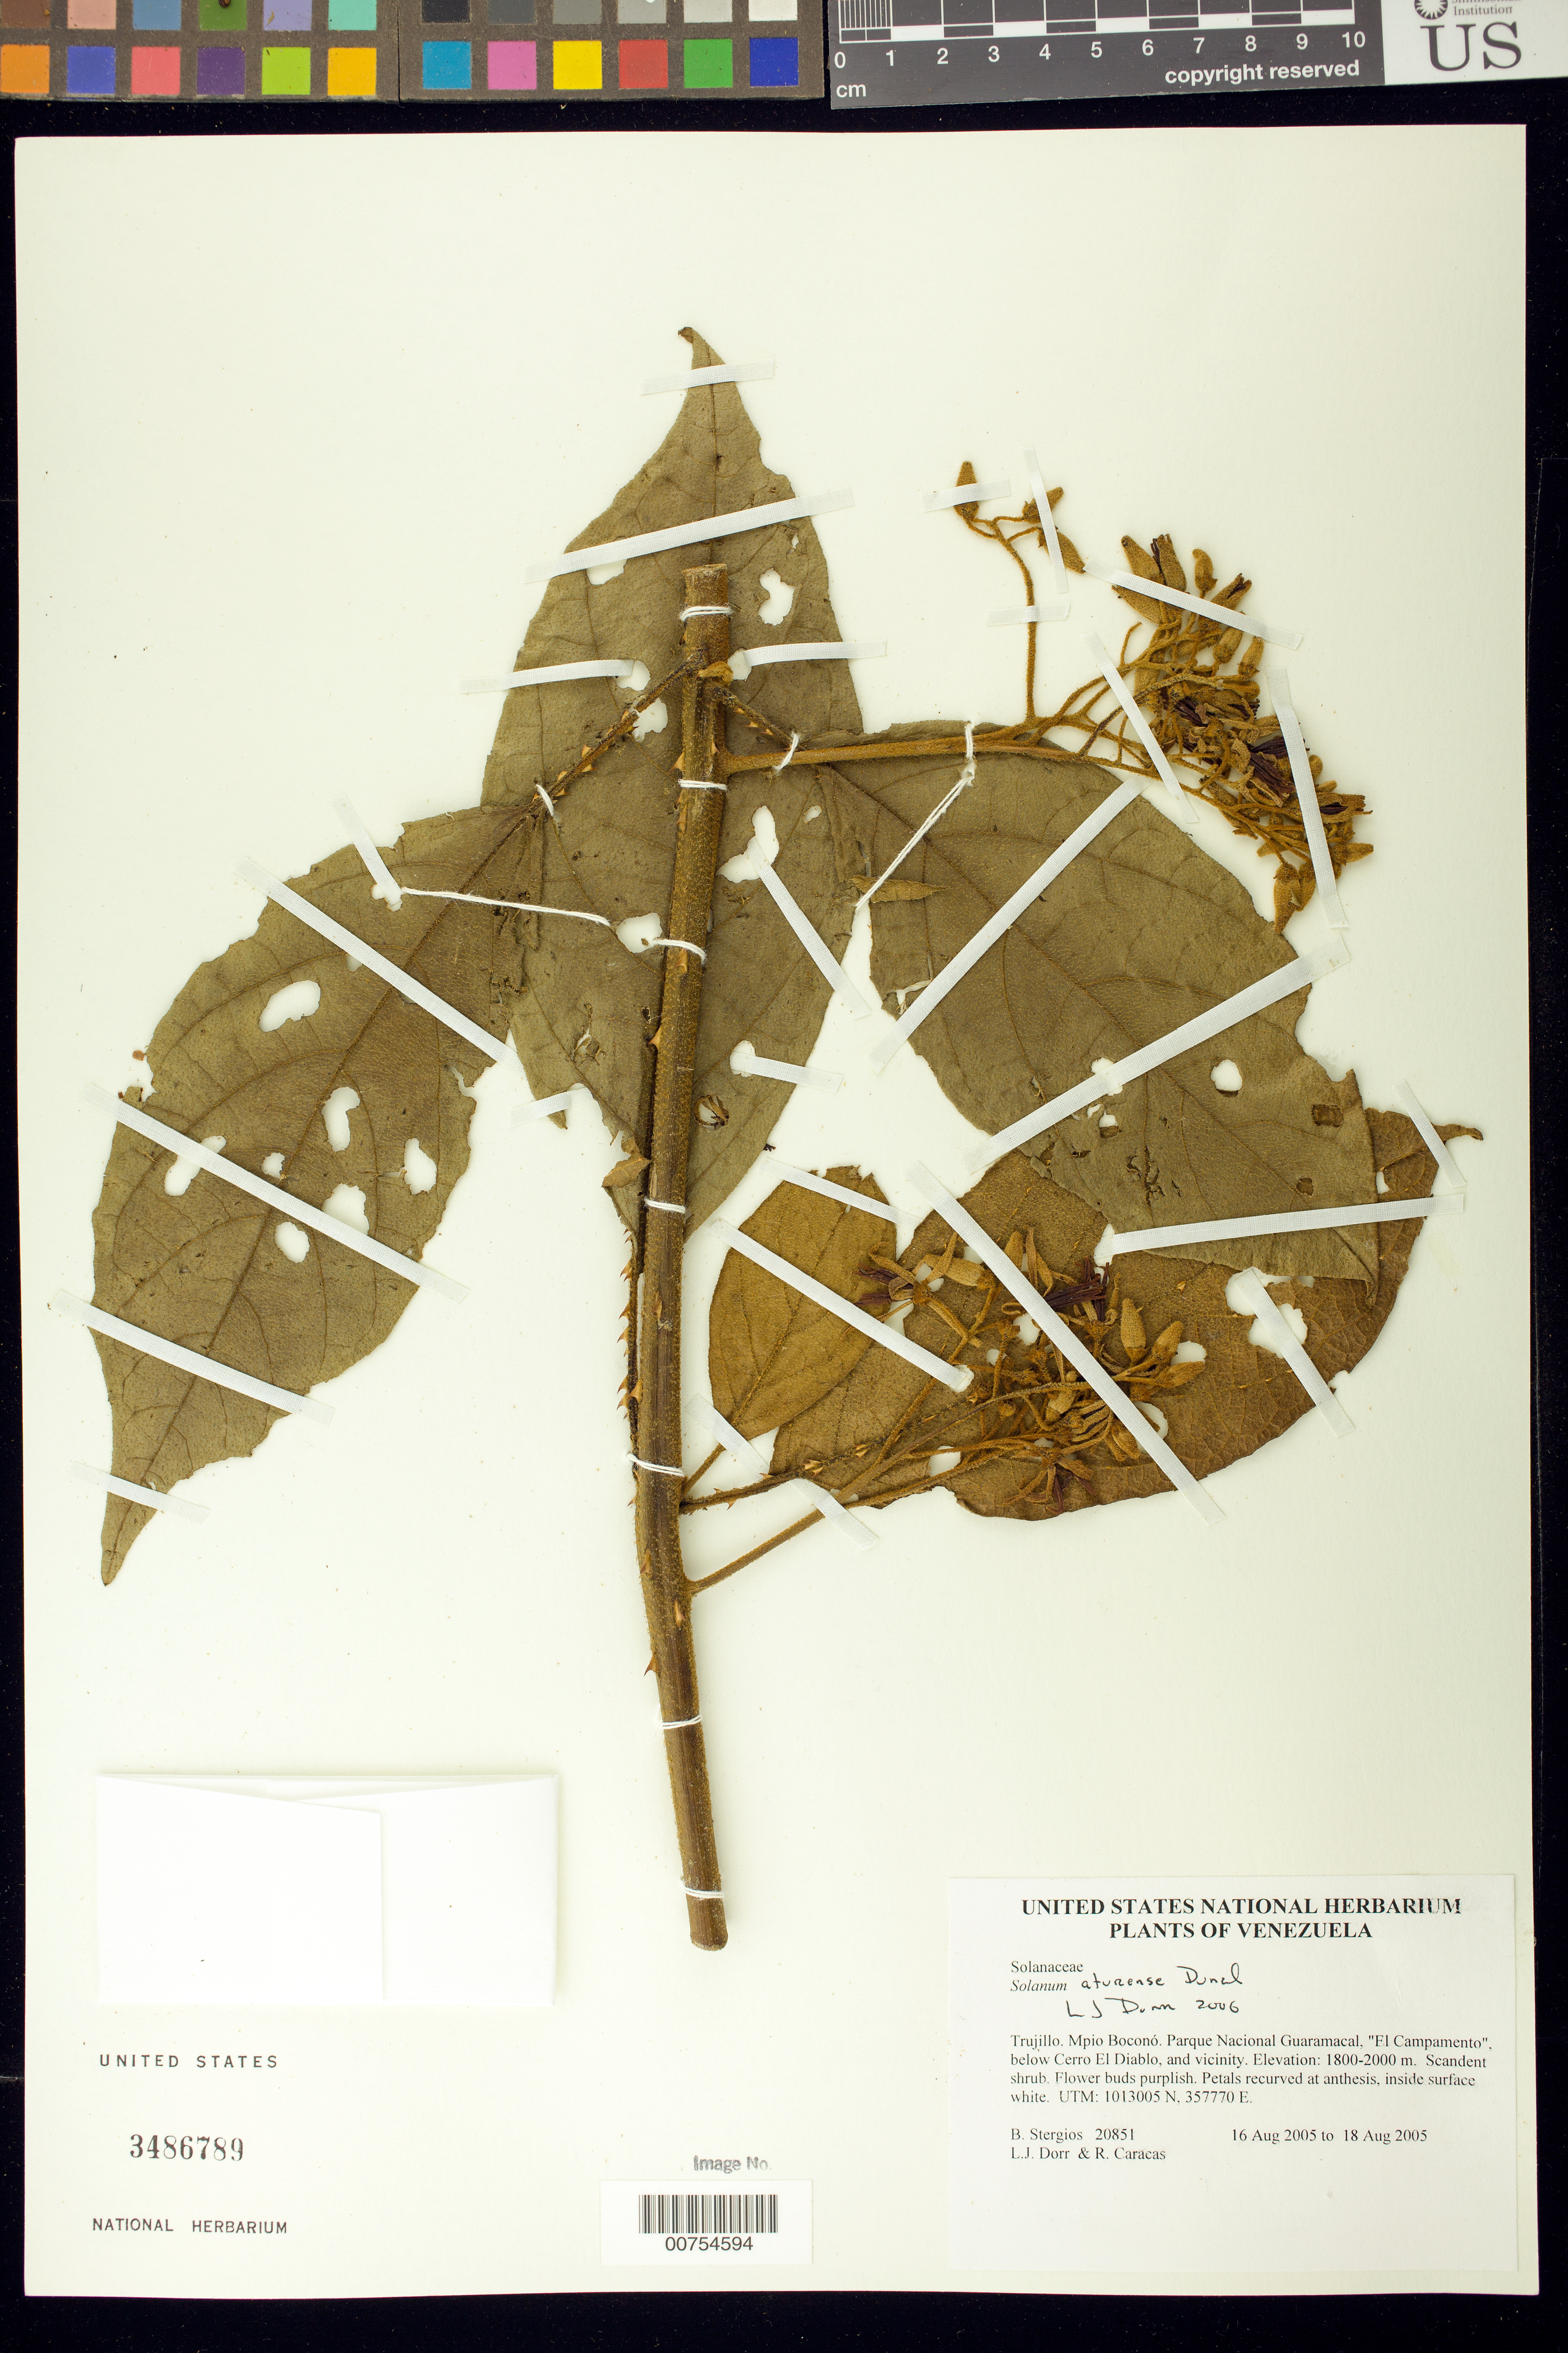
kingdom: Plantae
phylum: Tracheophyta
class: Magnoliopsida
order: Solanales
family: Solanaceae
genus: Solanum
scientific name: Solanum aturense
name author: Humb. & Bonpl. ex Dunal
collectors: B. G. Stergios, L. J. Dorr & R. Caracas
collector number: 20851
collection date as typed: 16 Aug 2005 to 18 Aug 2005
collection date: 2005-08-16/2005-08-18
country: Venezuela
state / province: Trujillo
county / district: Boconó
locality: Parque Nacional Guaramacal, "El Campamento", below Cerro El Diablo, and vicinity.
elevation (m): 1800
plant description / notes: BM, NY, PORT, US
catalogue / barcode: US 3486789